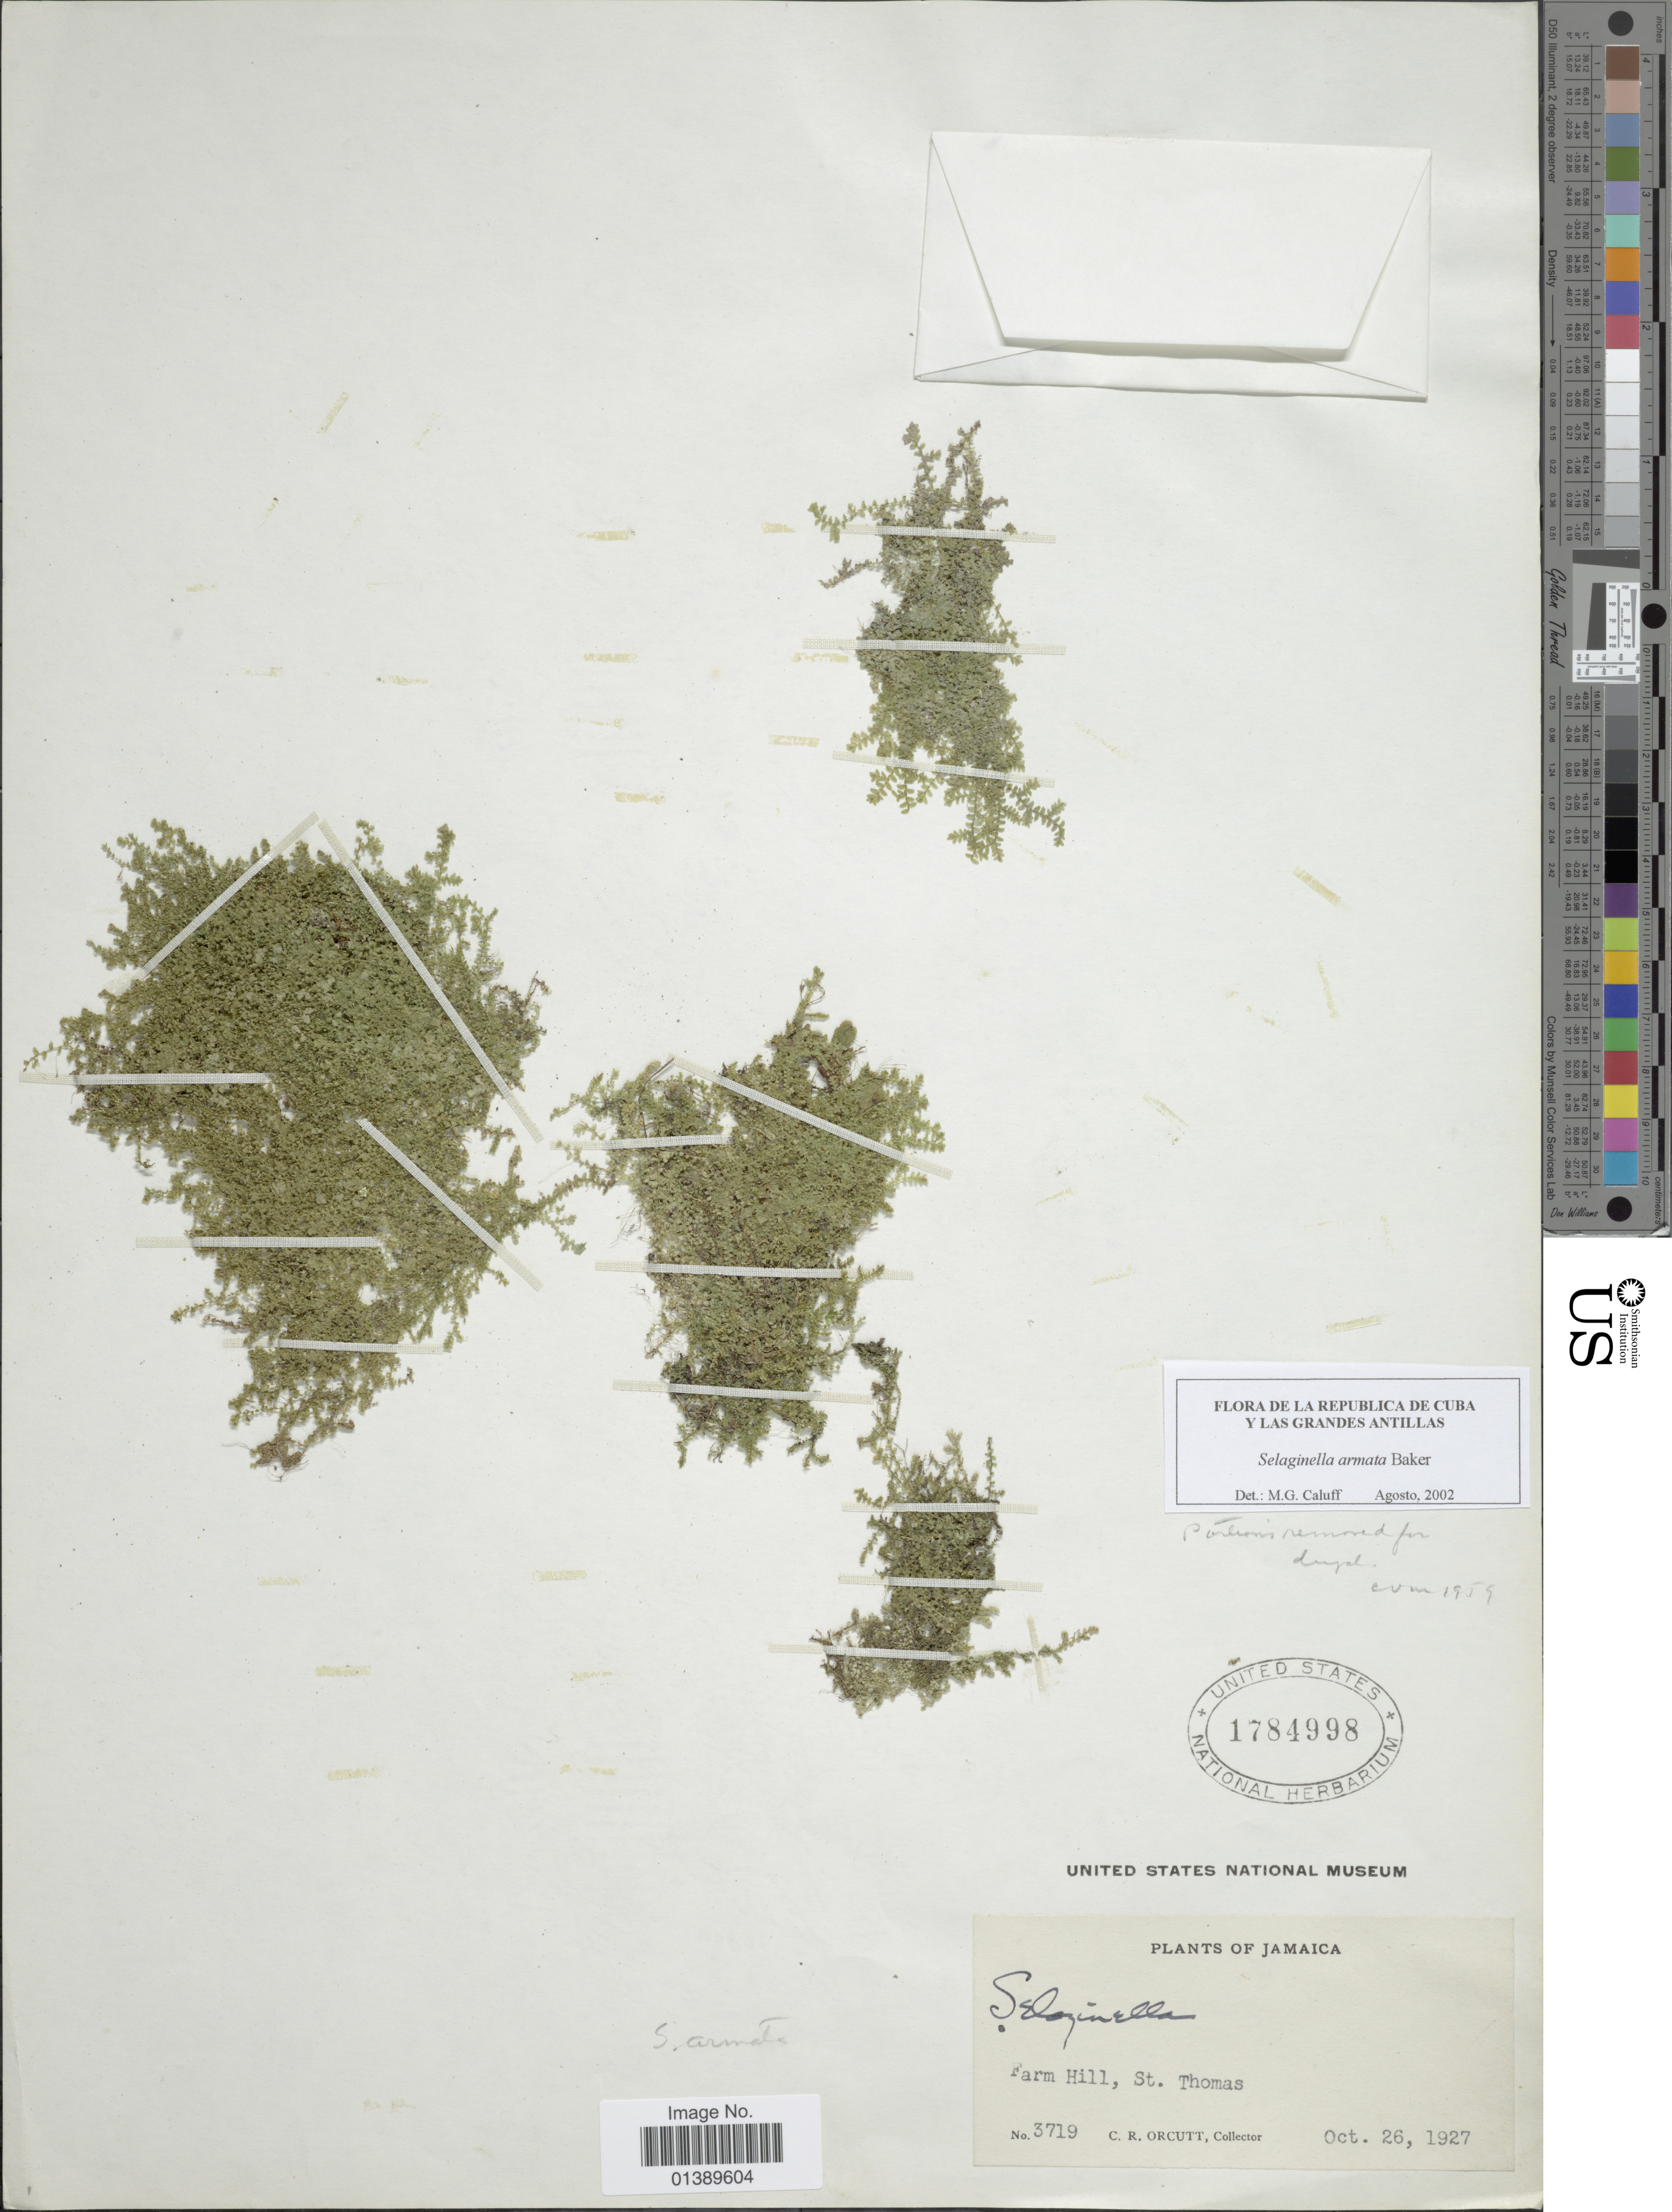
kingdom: Plantae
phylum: Tracheophyta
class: Lycopodiopsida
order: Selaginellales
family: Selaginellaceae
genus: Selaginella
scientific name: Selaginella armata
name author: Baker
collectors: C. R. Orcutt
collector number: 3719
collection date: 1927-10-26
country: Jamaica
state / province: Saint Thomas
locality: Farm Hill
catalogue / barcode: US 1784998